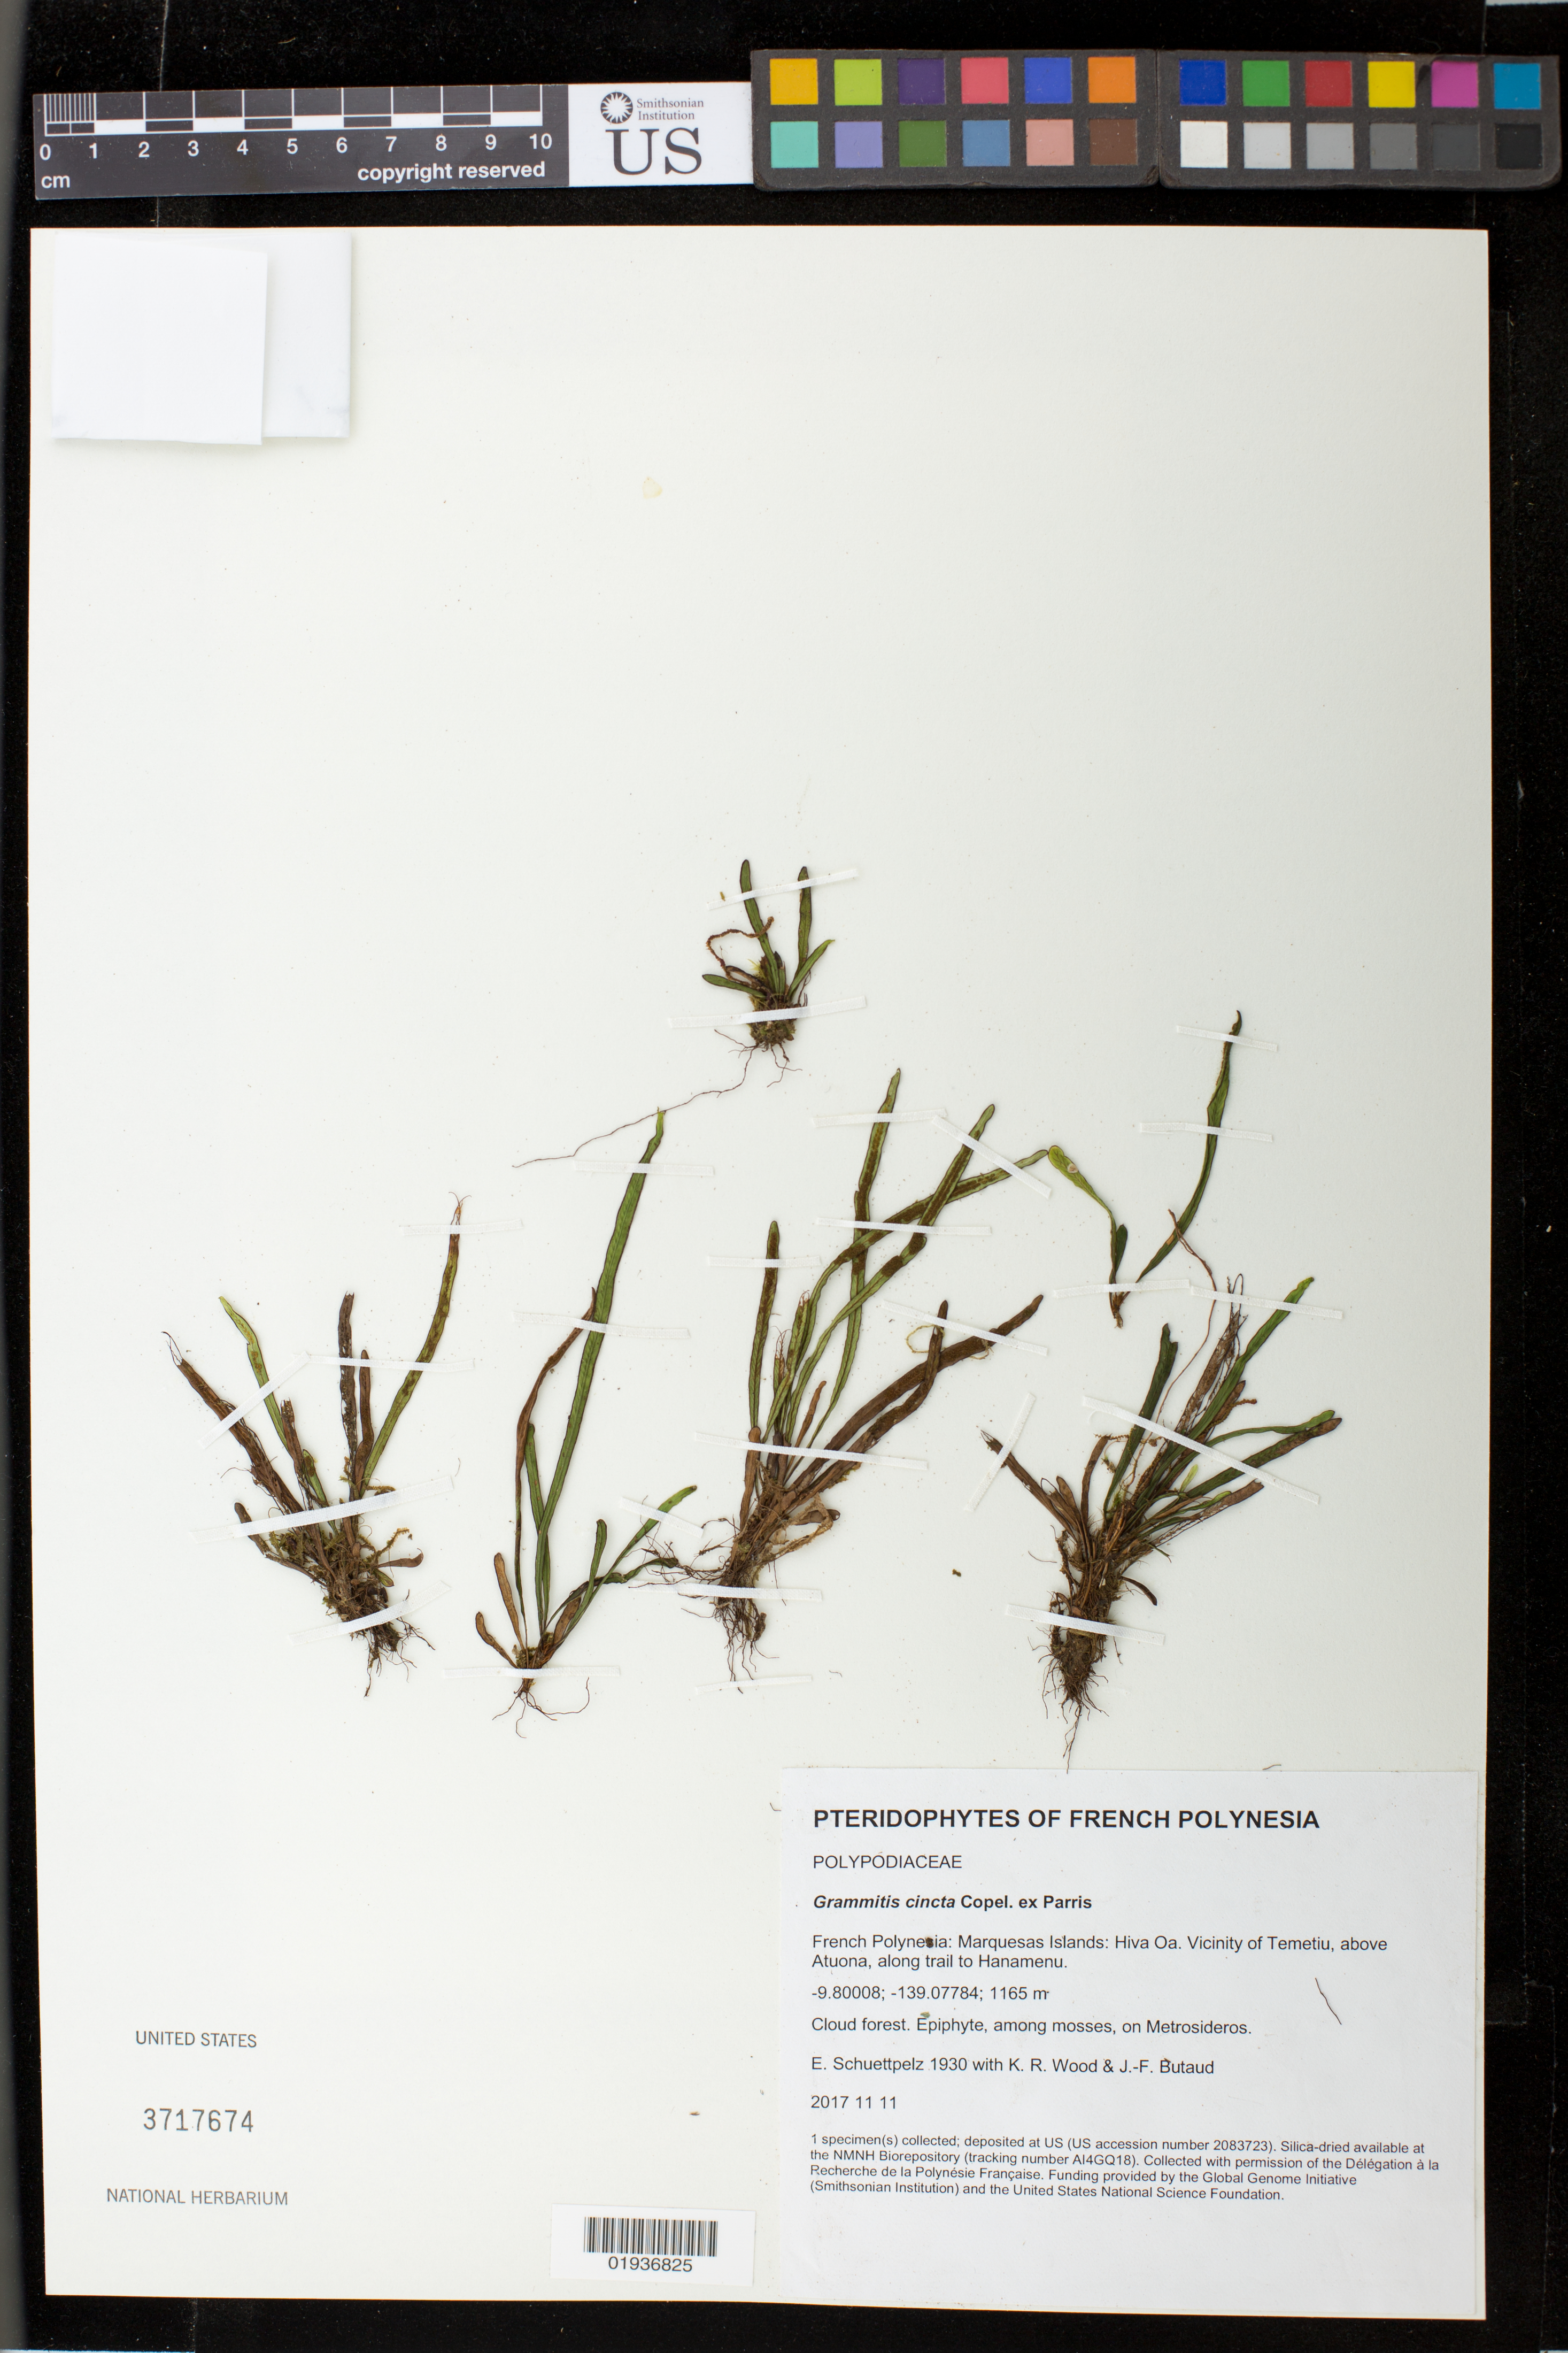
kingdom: Plantae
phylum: Tracheophyta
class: Polypodiopsida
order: Polypodiales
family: Polypodiaceae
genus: Grammitis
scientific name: Grammitis cincta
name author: Copel. ex Parris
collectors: E. Schuettpelz, K. R. Wood & J. -F. Butaud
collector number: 1930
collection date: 2017-11-11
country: French Polynesia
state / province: Marquesas Islands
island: Hiva Oa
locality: Vicinity of Temetiu, above Atuona, along trail to Hanamenu.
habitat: Cloud forest.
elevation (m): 1165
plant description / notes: Collected with permission of the Délégation à la Recherche de la Polynésie Française. Funding provided by the Global Genome Initiative (Smithsonian Institution) and the United States National Science Foundation. Silica dried tissue stored at AI4GQ18 in the NMNH Biorepository, Smithsonian Institution.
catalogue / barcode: US 3717674